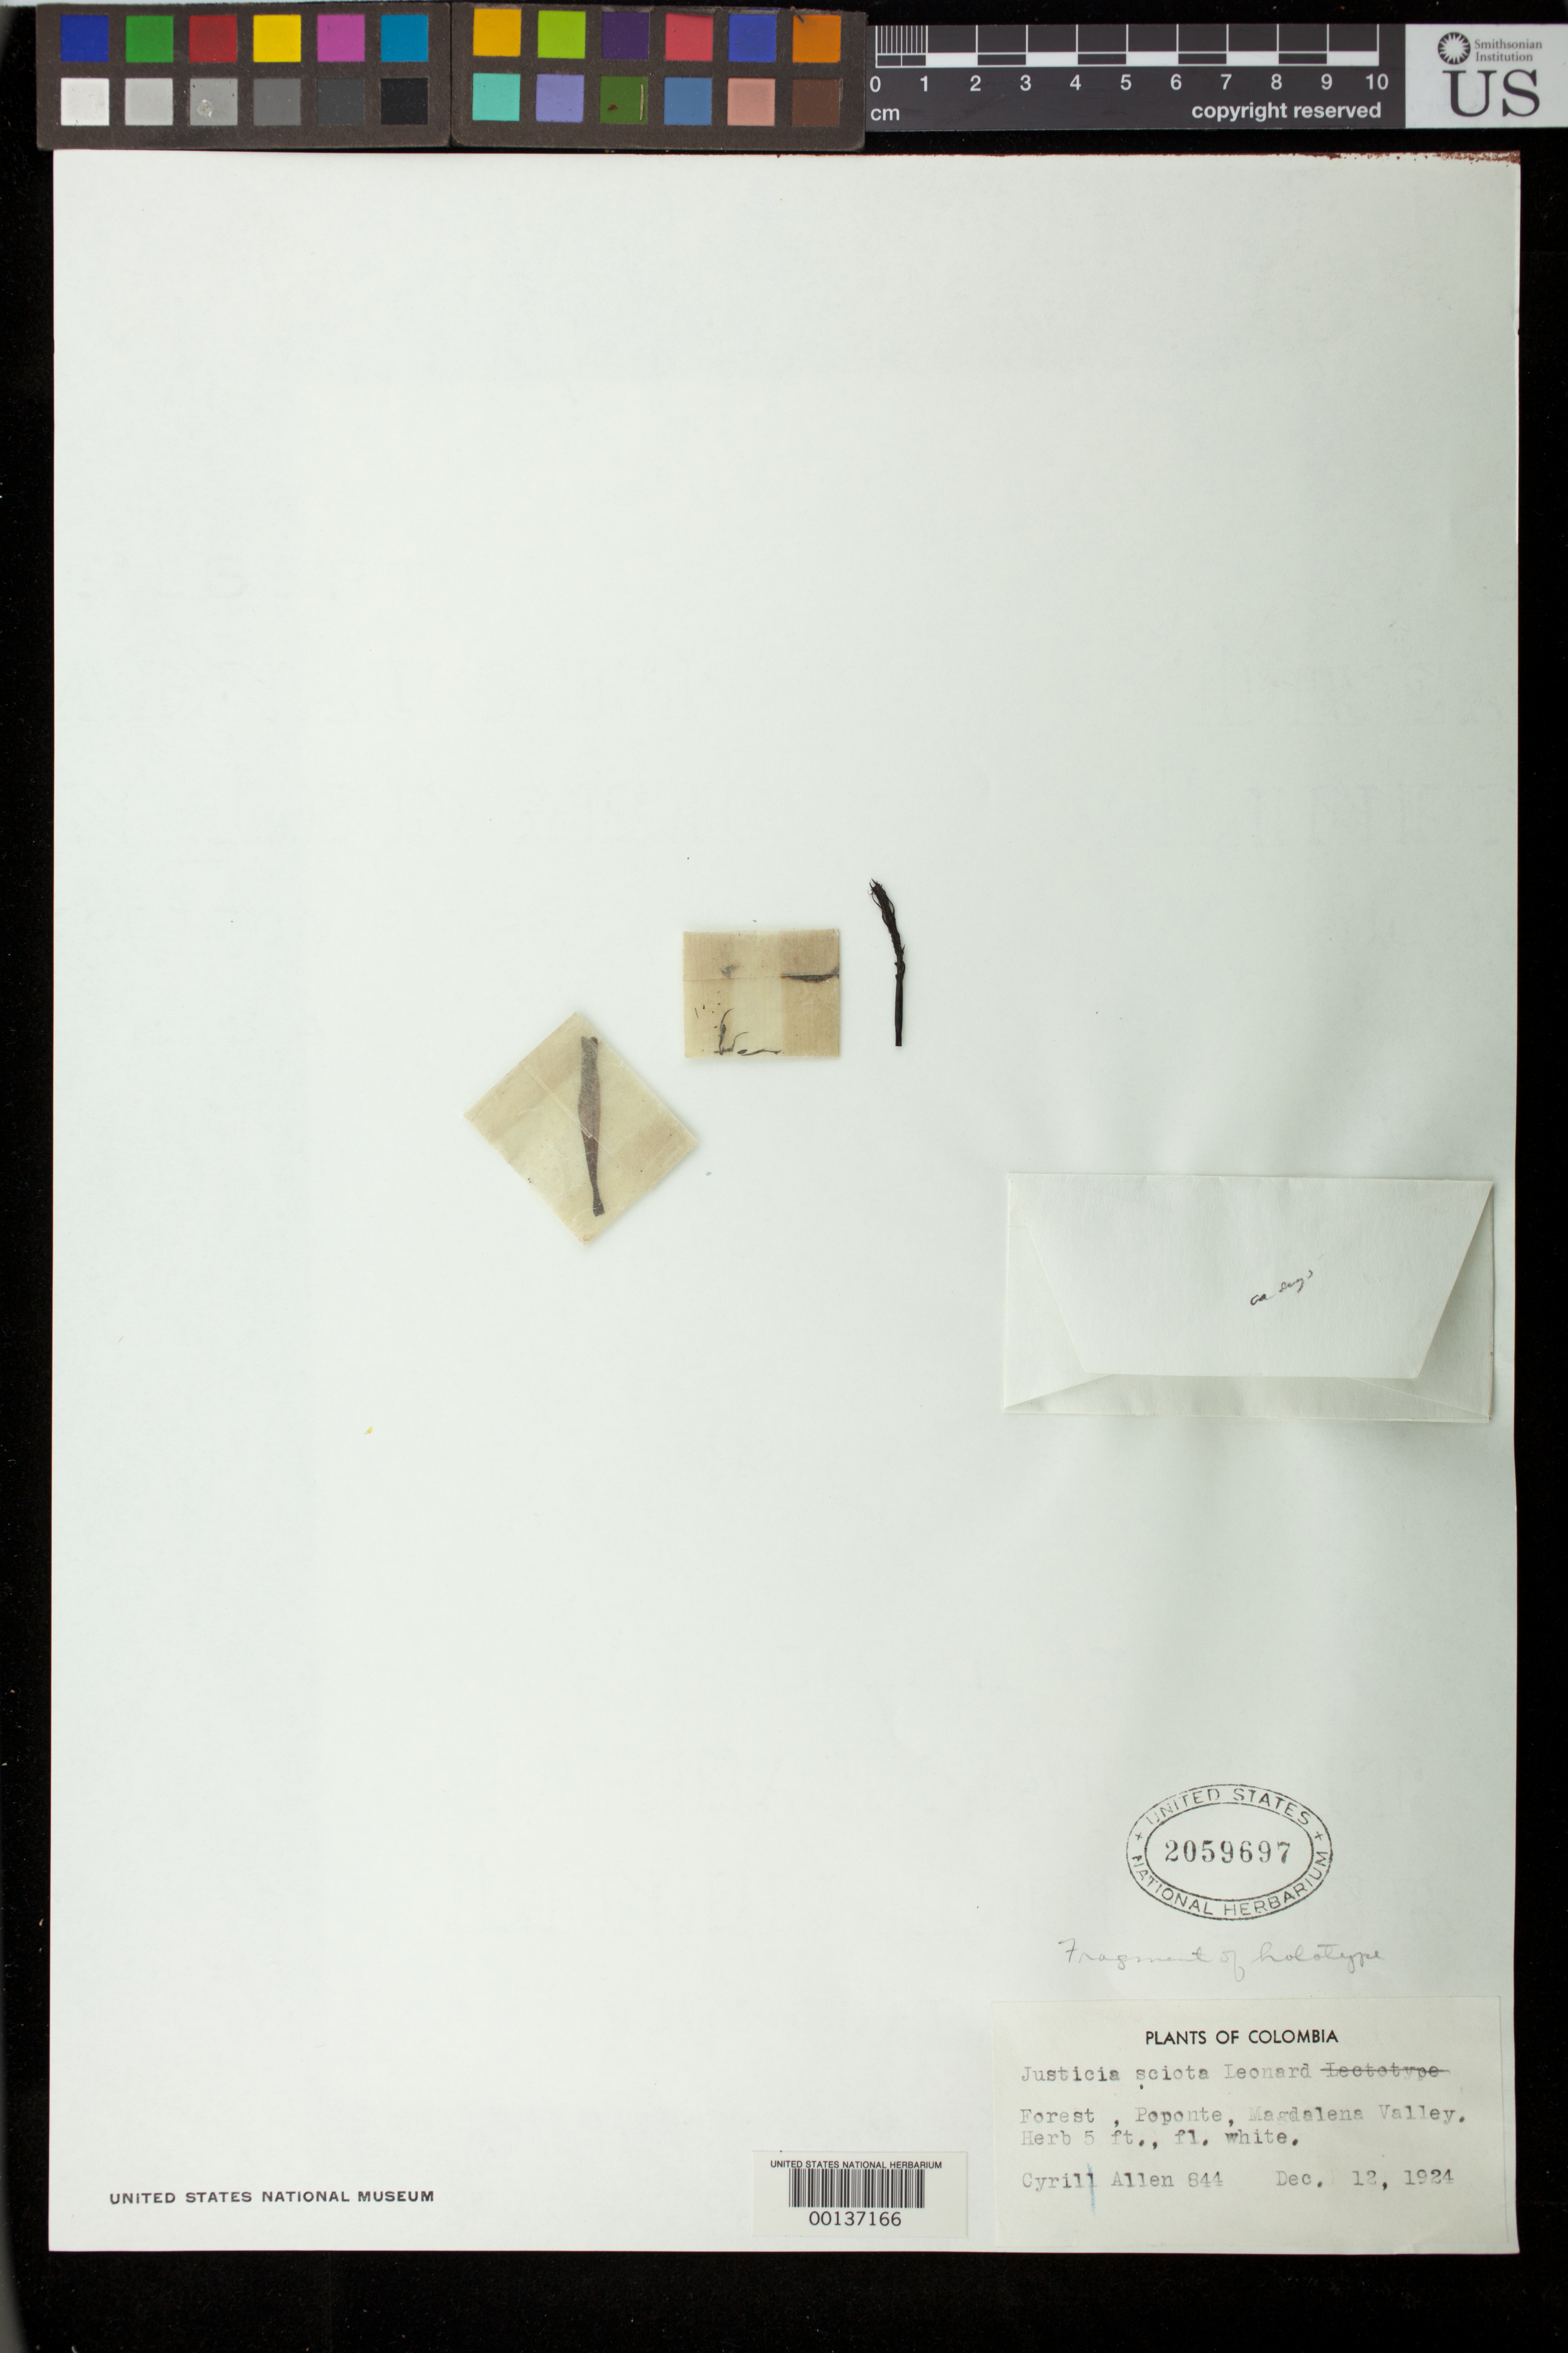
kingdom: Plantae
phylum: Tracheophyta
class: Magnoliopsida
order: Lamiales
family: Acanthaceae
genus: Justicia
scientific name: Justicia sciota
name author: Leonard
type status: Isotype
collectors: C. Allen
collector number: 844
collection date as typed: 12 Dec 1924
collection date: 1924-12-12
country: Colombia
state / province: Magdalena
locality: Magdalena Valley, Poponte.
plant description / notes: Fragmentary material of type specimen ex herb. unknown ("Fragment of holotype", but original herbarium not indicated)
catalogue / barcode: US 2059697